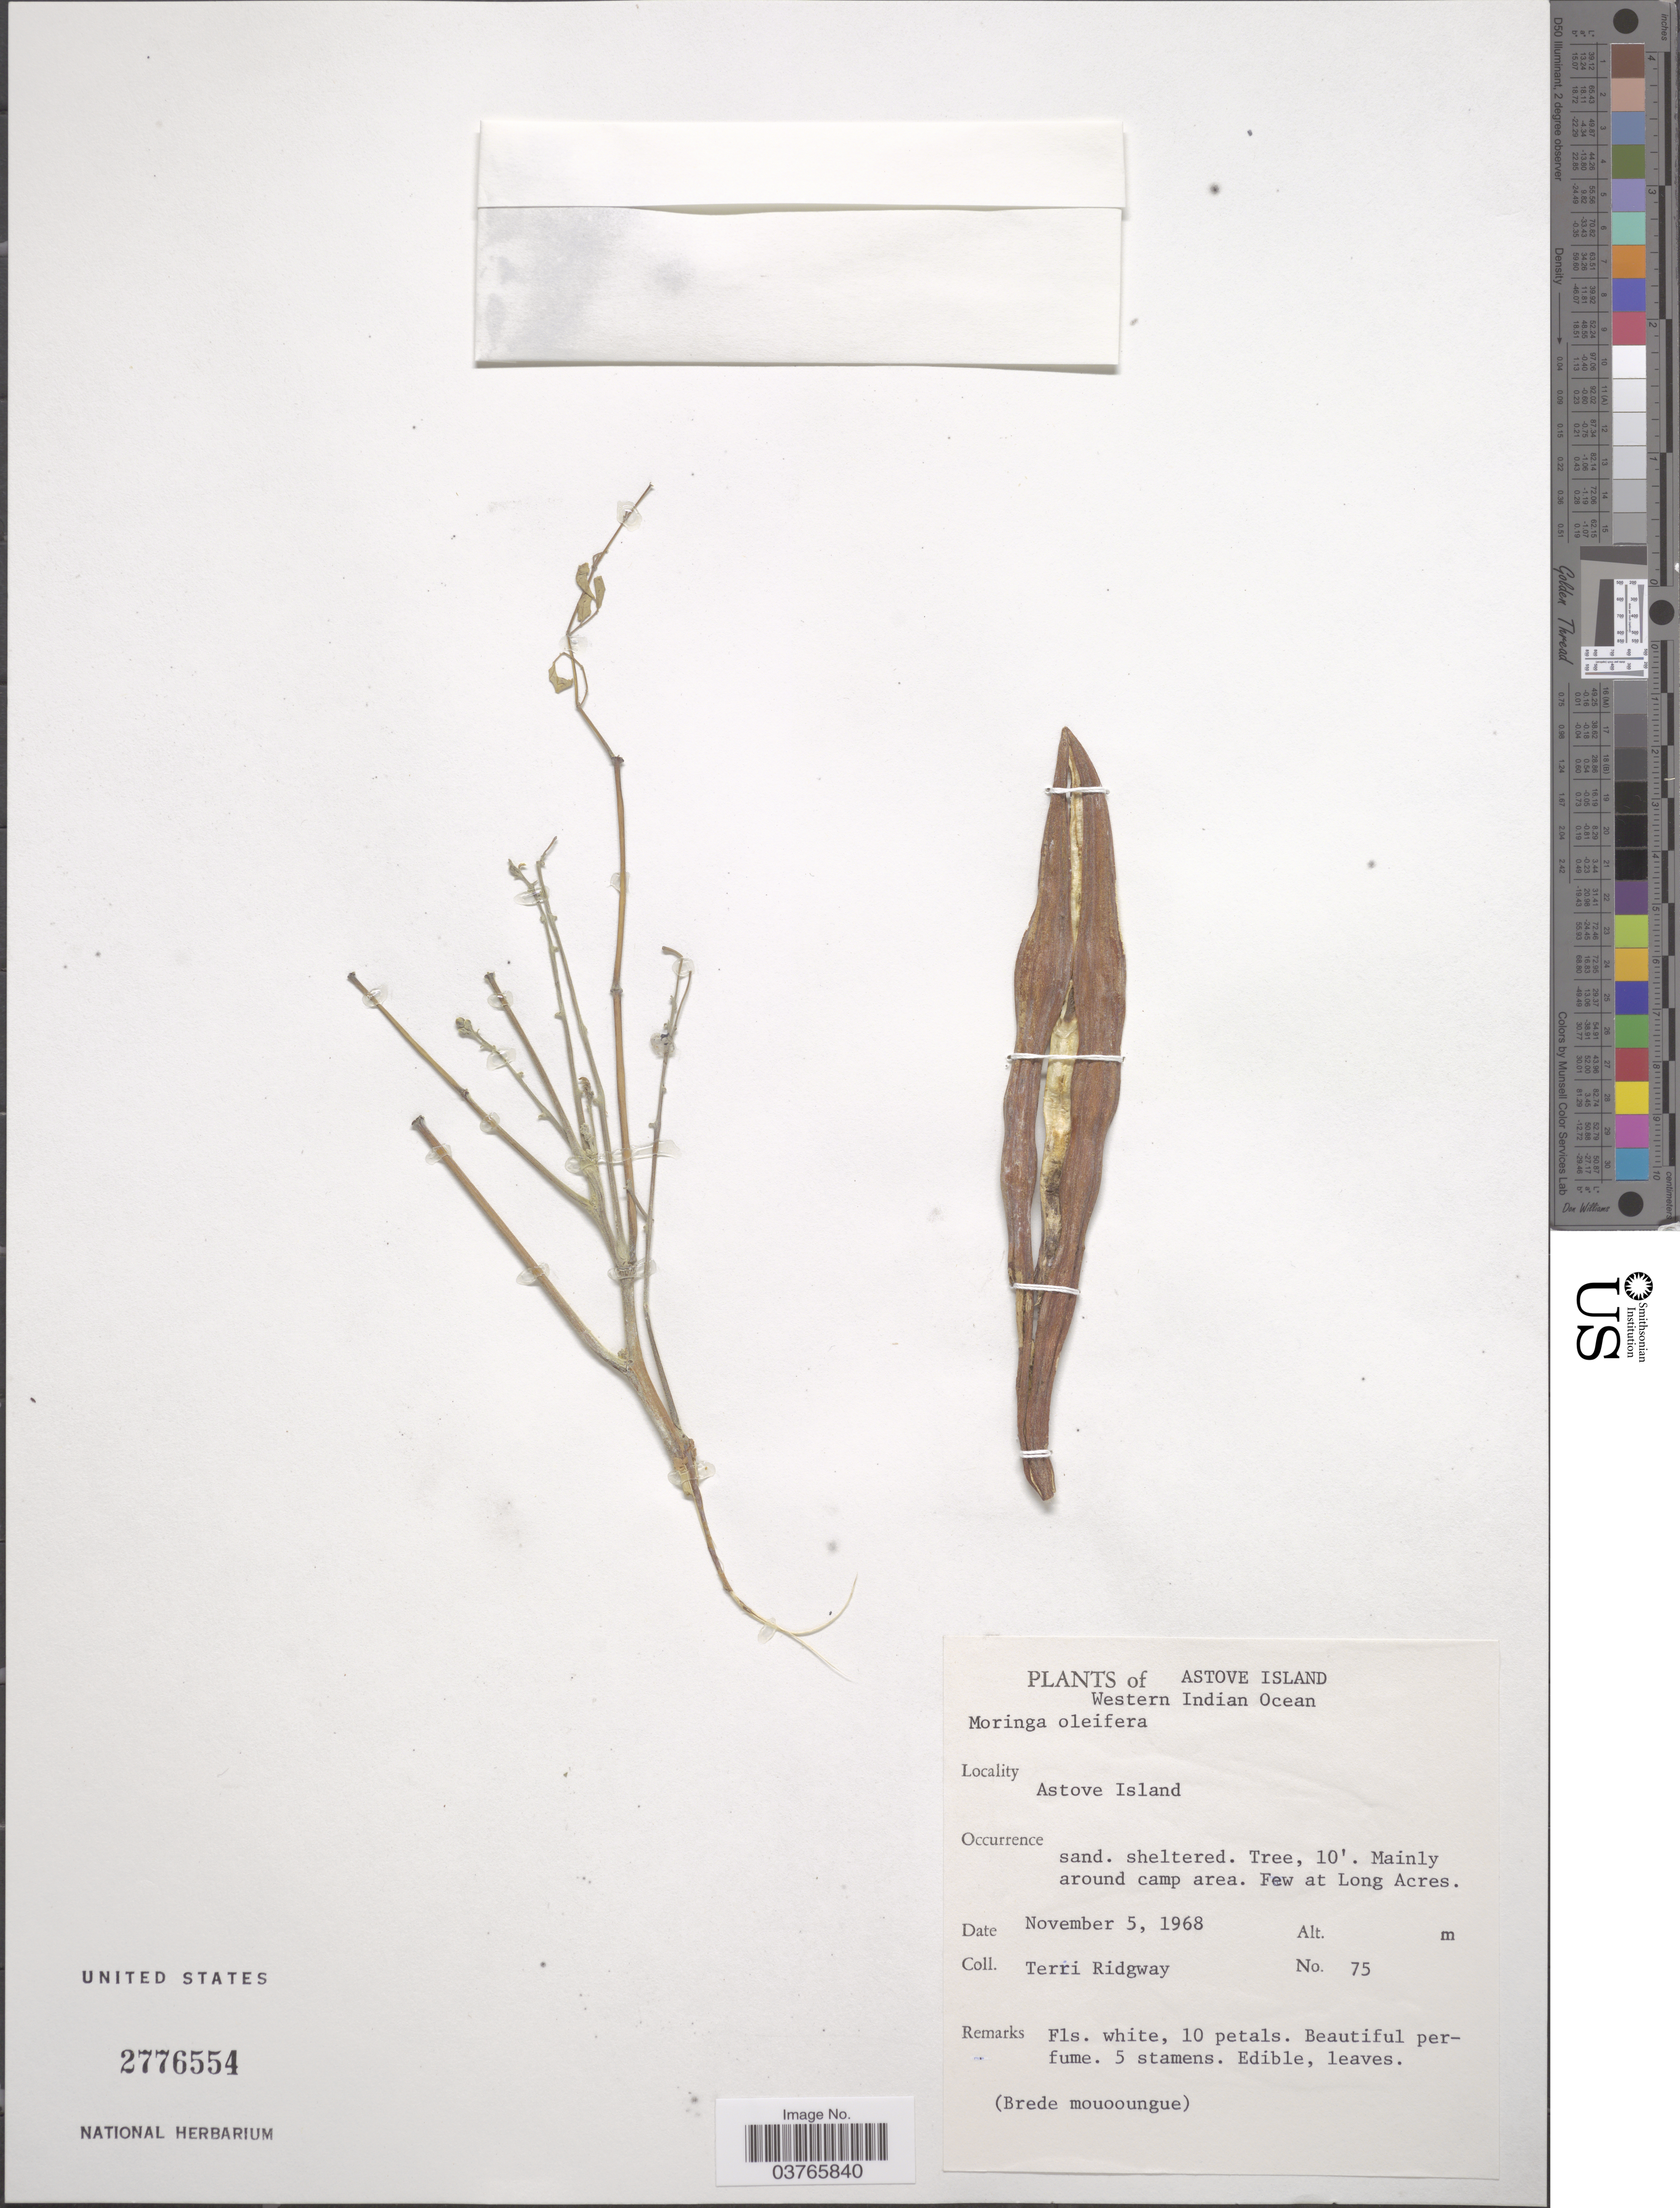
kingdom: Plantae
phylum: Tracheophyta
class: Magnoliopsida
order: Brassicales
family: Moringaceae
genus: Moringa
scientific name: Moringa oleifera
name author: Lam.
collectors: T. Ridgway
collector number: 75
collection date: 1968-11-05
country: Seychelles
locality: Astove Island. Western Indian Ocean. Astove Island. Few at Long Acres.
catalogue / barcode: US 2776554